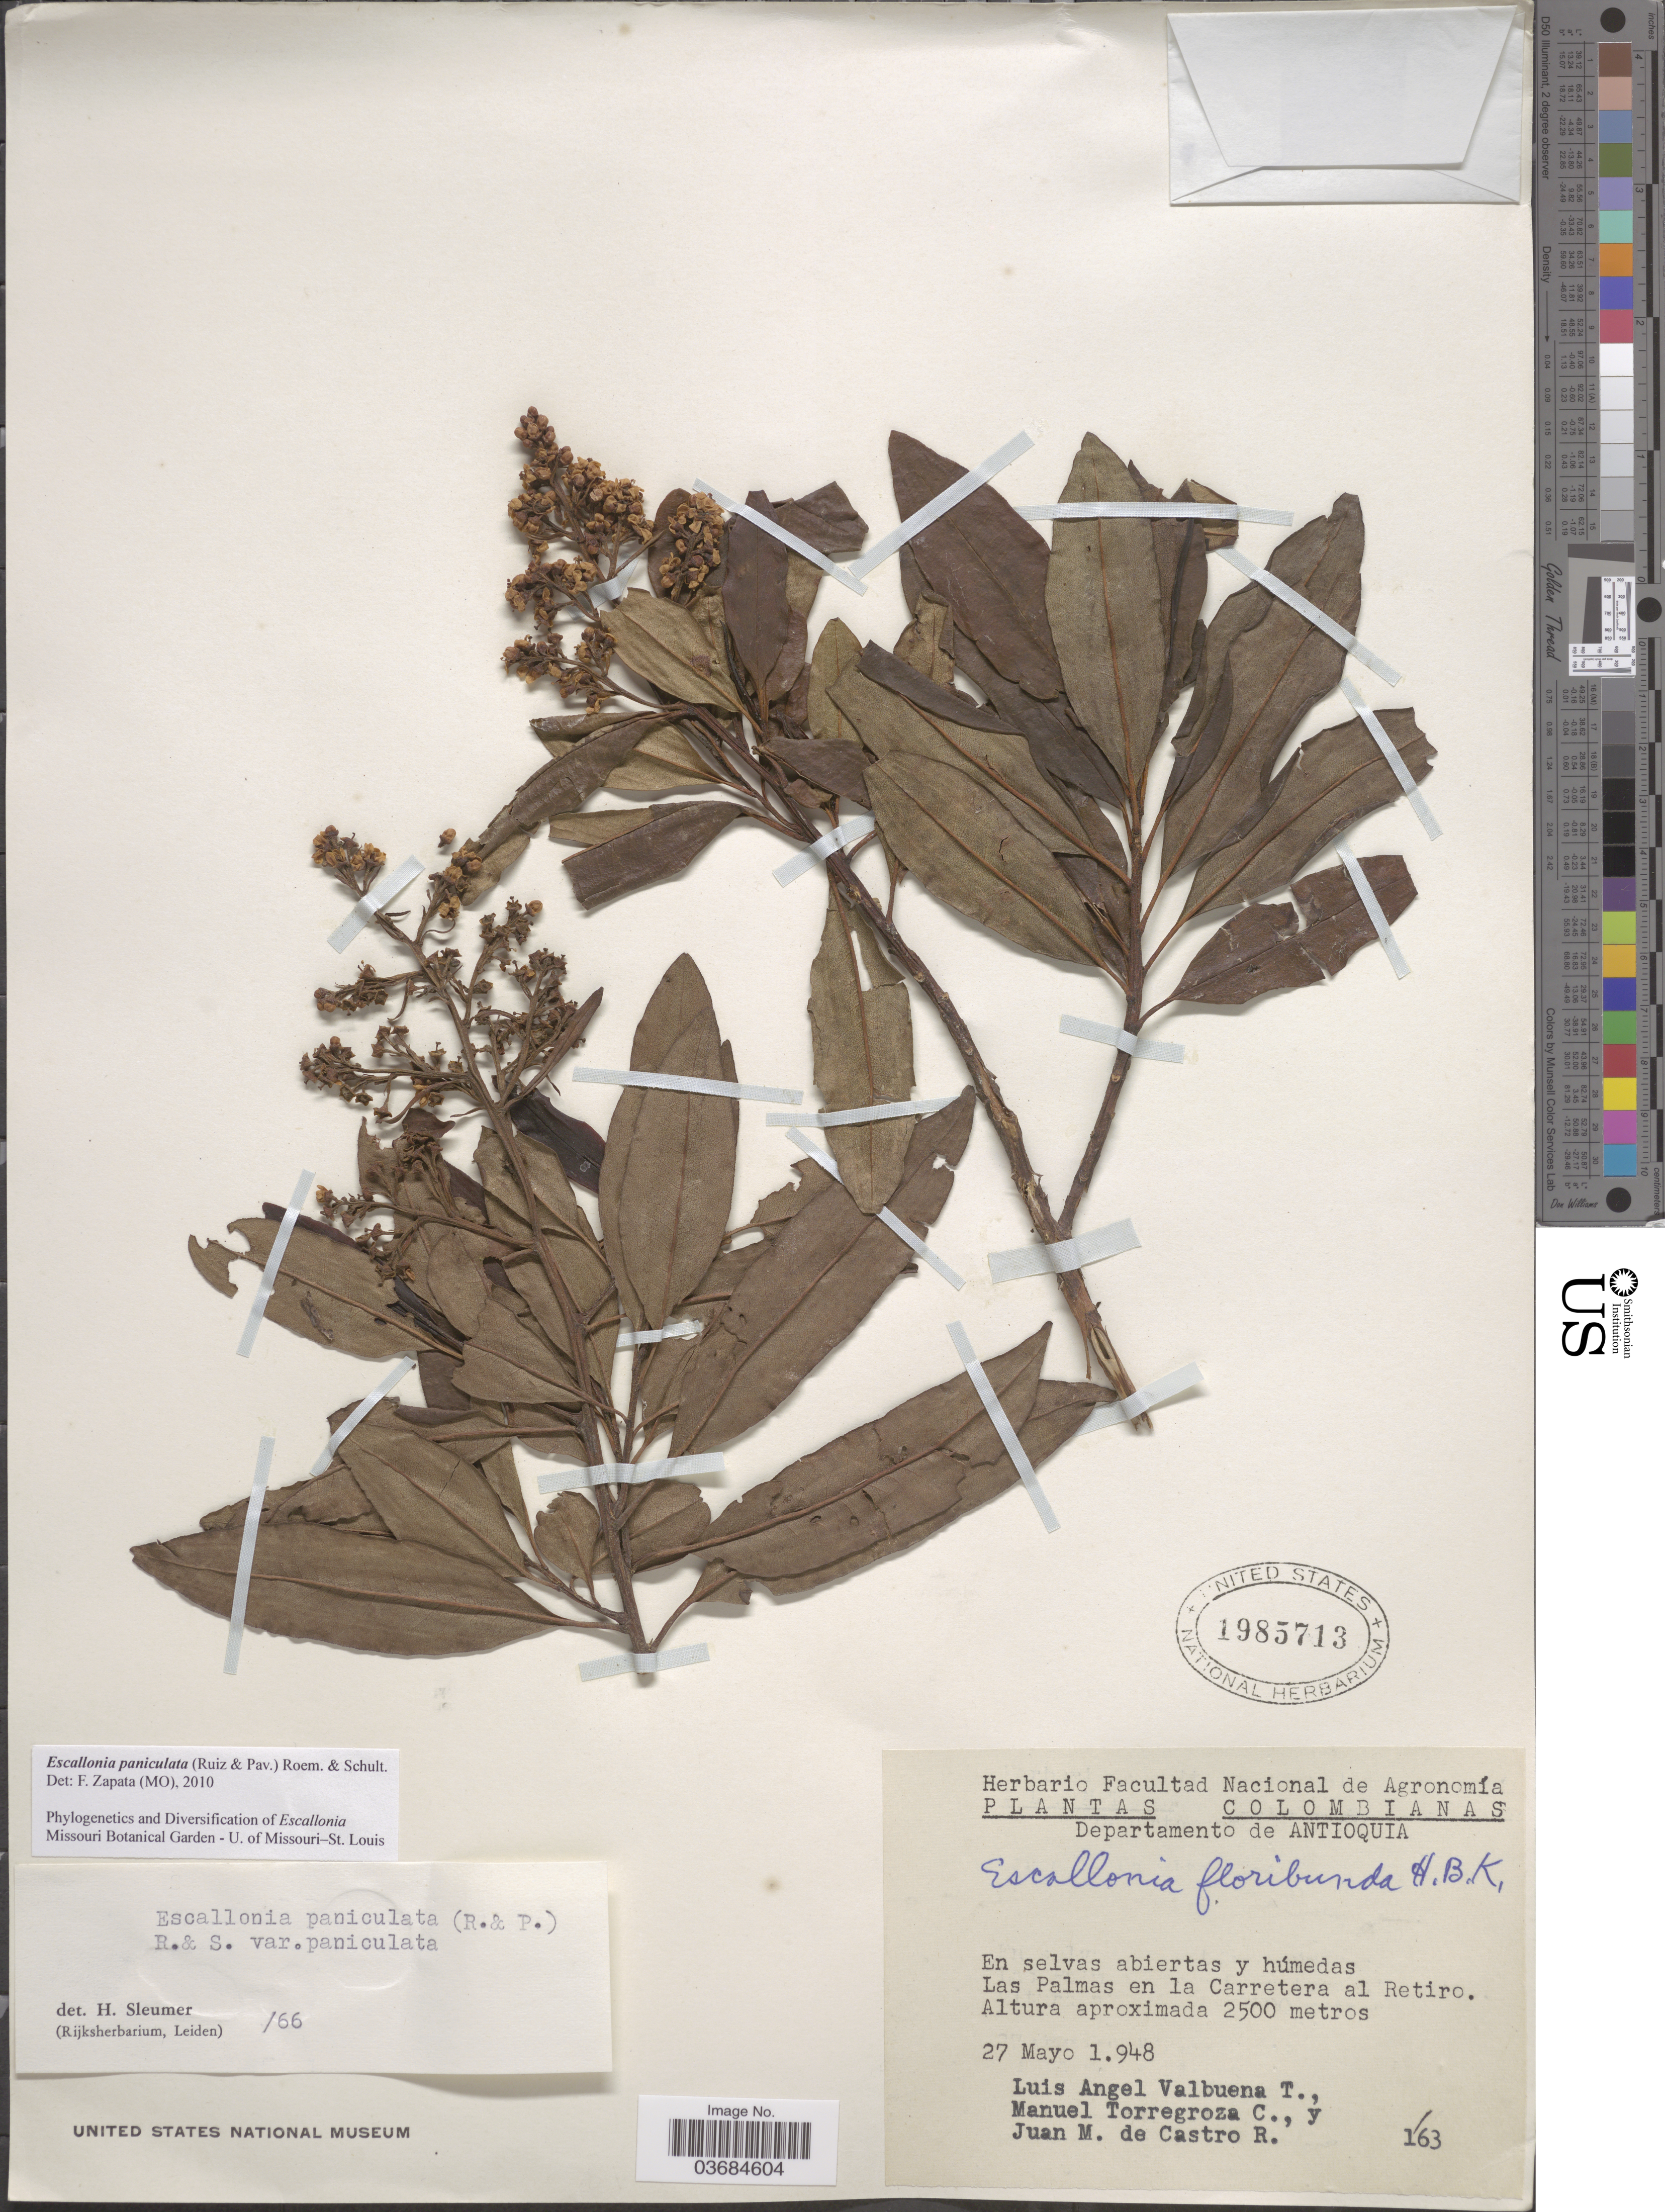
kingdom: Plantae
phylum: Tracheophyta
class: Magnoliopsida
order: Escalloniales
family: Escalloniaceae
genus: Escallonia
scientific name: Escallonia paniculata var. paniculata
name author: (Ruiz & Pav.) Roem. & Schult.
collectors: L. Valbuena T., M. Torregroza C. & J. De Castro R.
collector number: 163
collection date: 1948-05-27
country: Colombia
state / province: Antioquia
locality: Departamento de Antioquia. En selvas abiertas y húmedas Las Palmas en la Carretera al Retiro.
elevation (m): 2500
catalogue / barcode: US 1985713